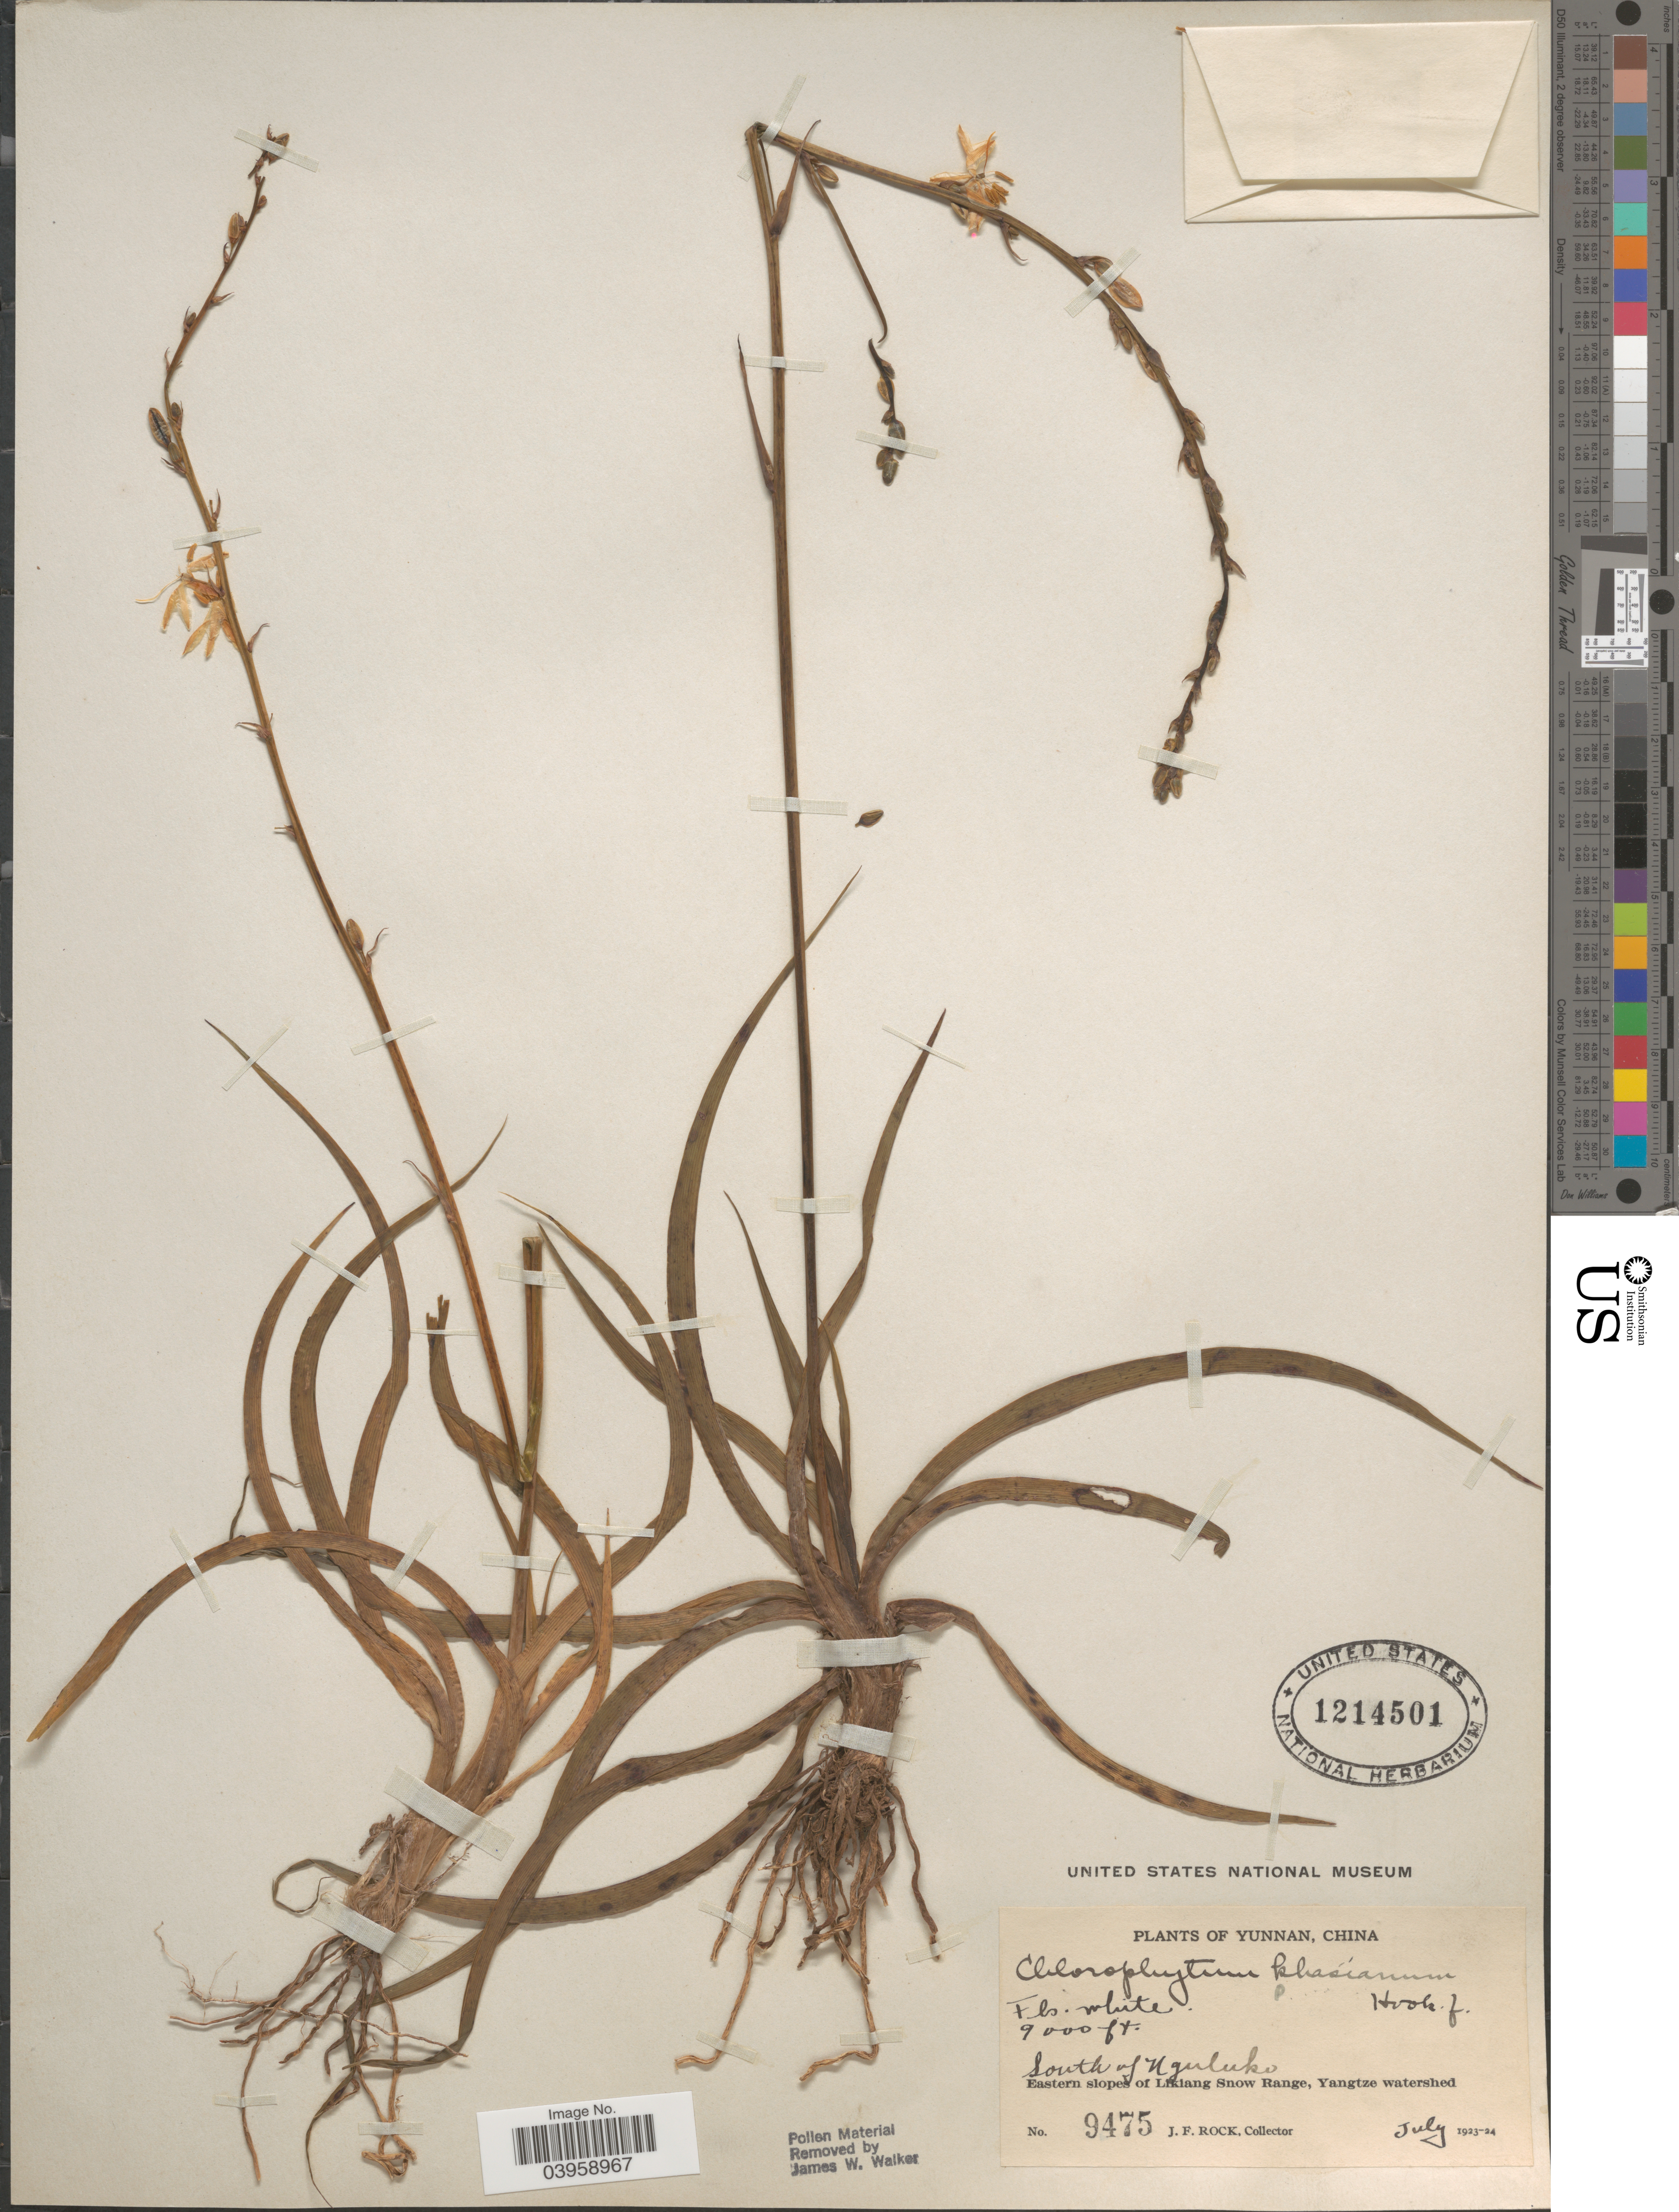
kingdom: Plantae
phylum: Tracheophyta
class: Liliopsida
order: Asparagales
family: Asparagaceae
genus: Chlorophytum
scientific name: Chlorophytum khasianum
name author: Hook. f.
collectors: J. Rock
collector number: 9475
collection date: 1923-07/1924-07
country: China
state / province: Yunnan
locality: South of Nguluke. Eastern slopes of Likiang Snow Range, Yangtze watershed.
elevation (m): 2743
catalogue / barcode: US 1214501